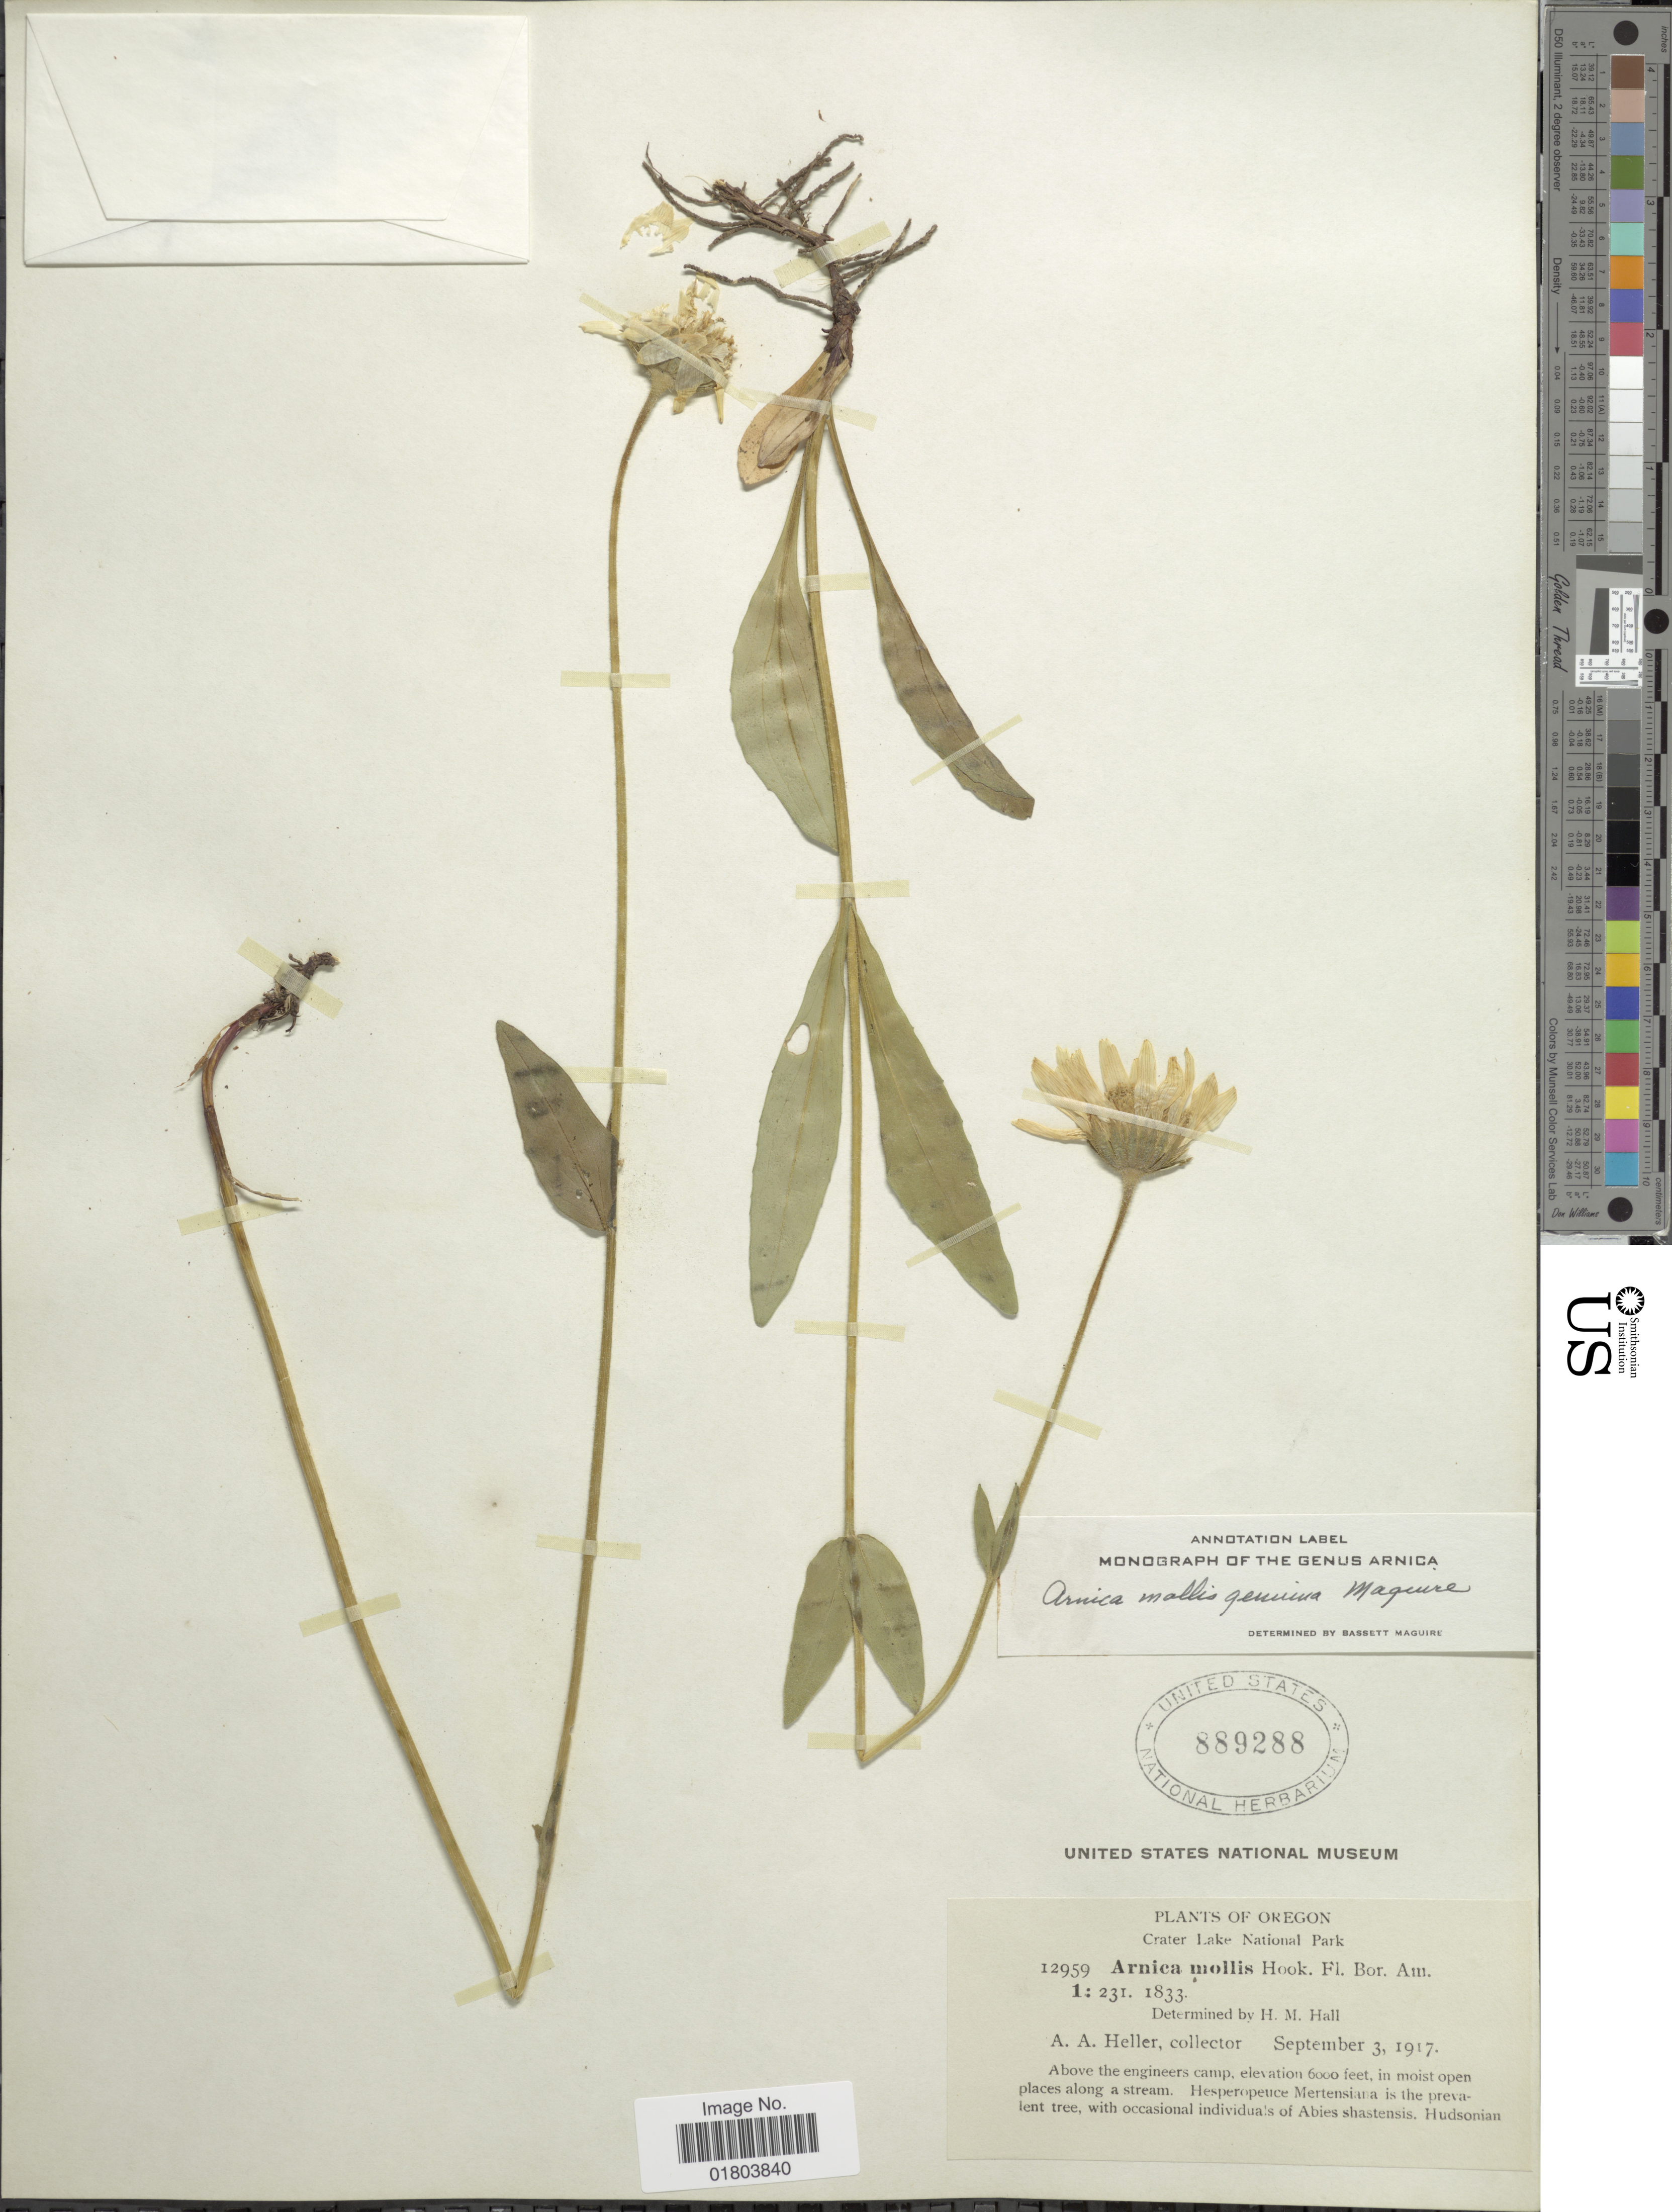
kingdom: Plantae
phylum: Tracheophyta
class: Magnoliopsida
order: Asterales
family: Asteraceae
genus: Arnica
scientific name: Arnica mollis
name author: Hook.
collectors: A. A. Heller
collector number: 12959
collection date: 1917-09-03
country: United States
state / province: Oregon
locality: Crater Lake National Park, Above the engineers, in moist open places along a stream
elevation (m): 1829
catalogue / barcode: US 889288